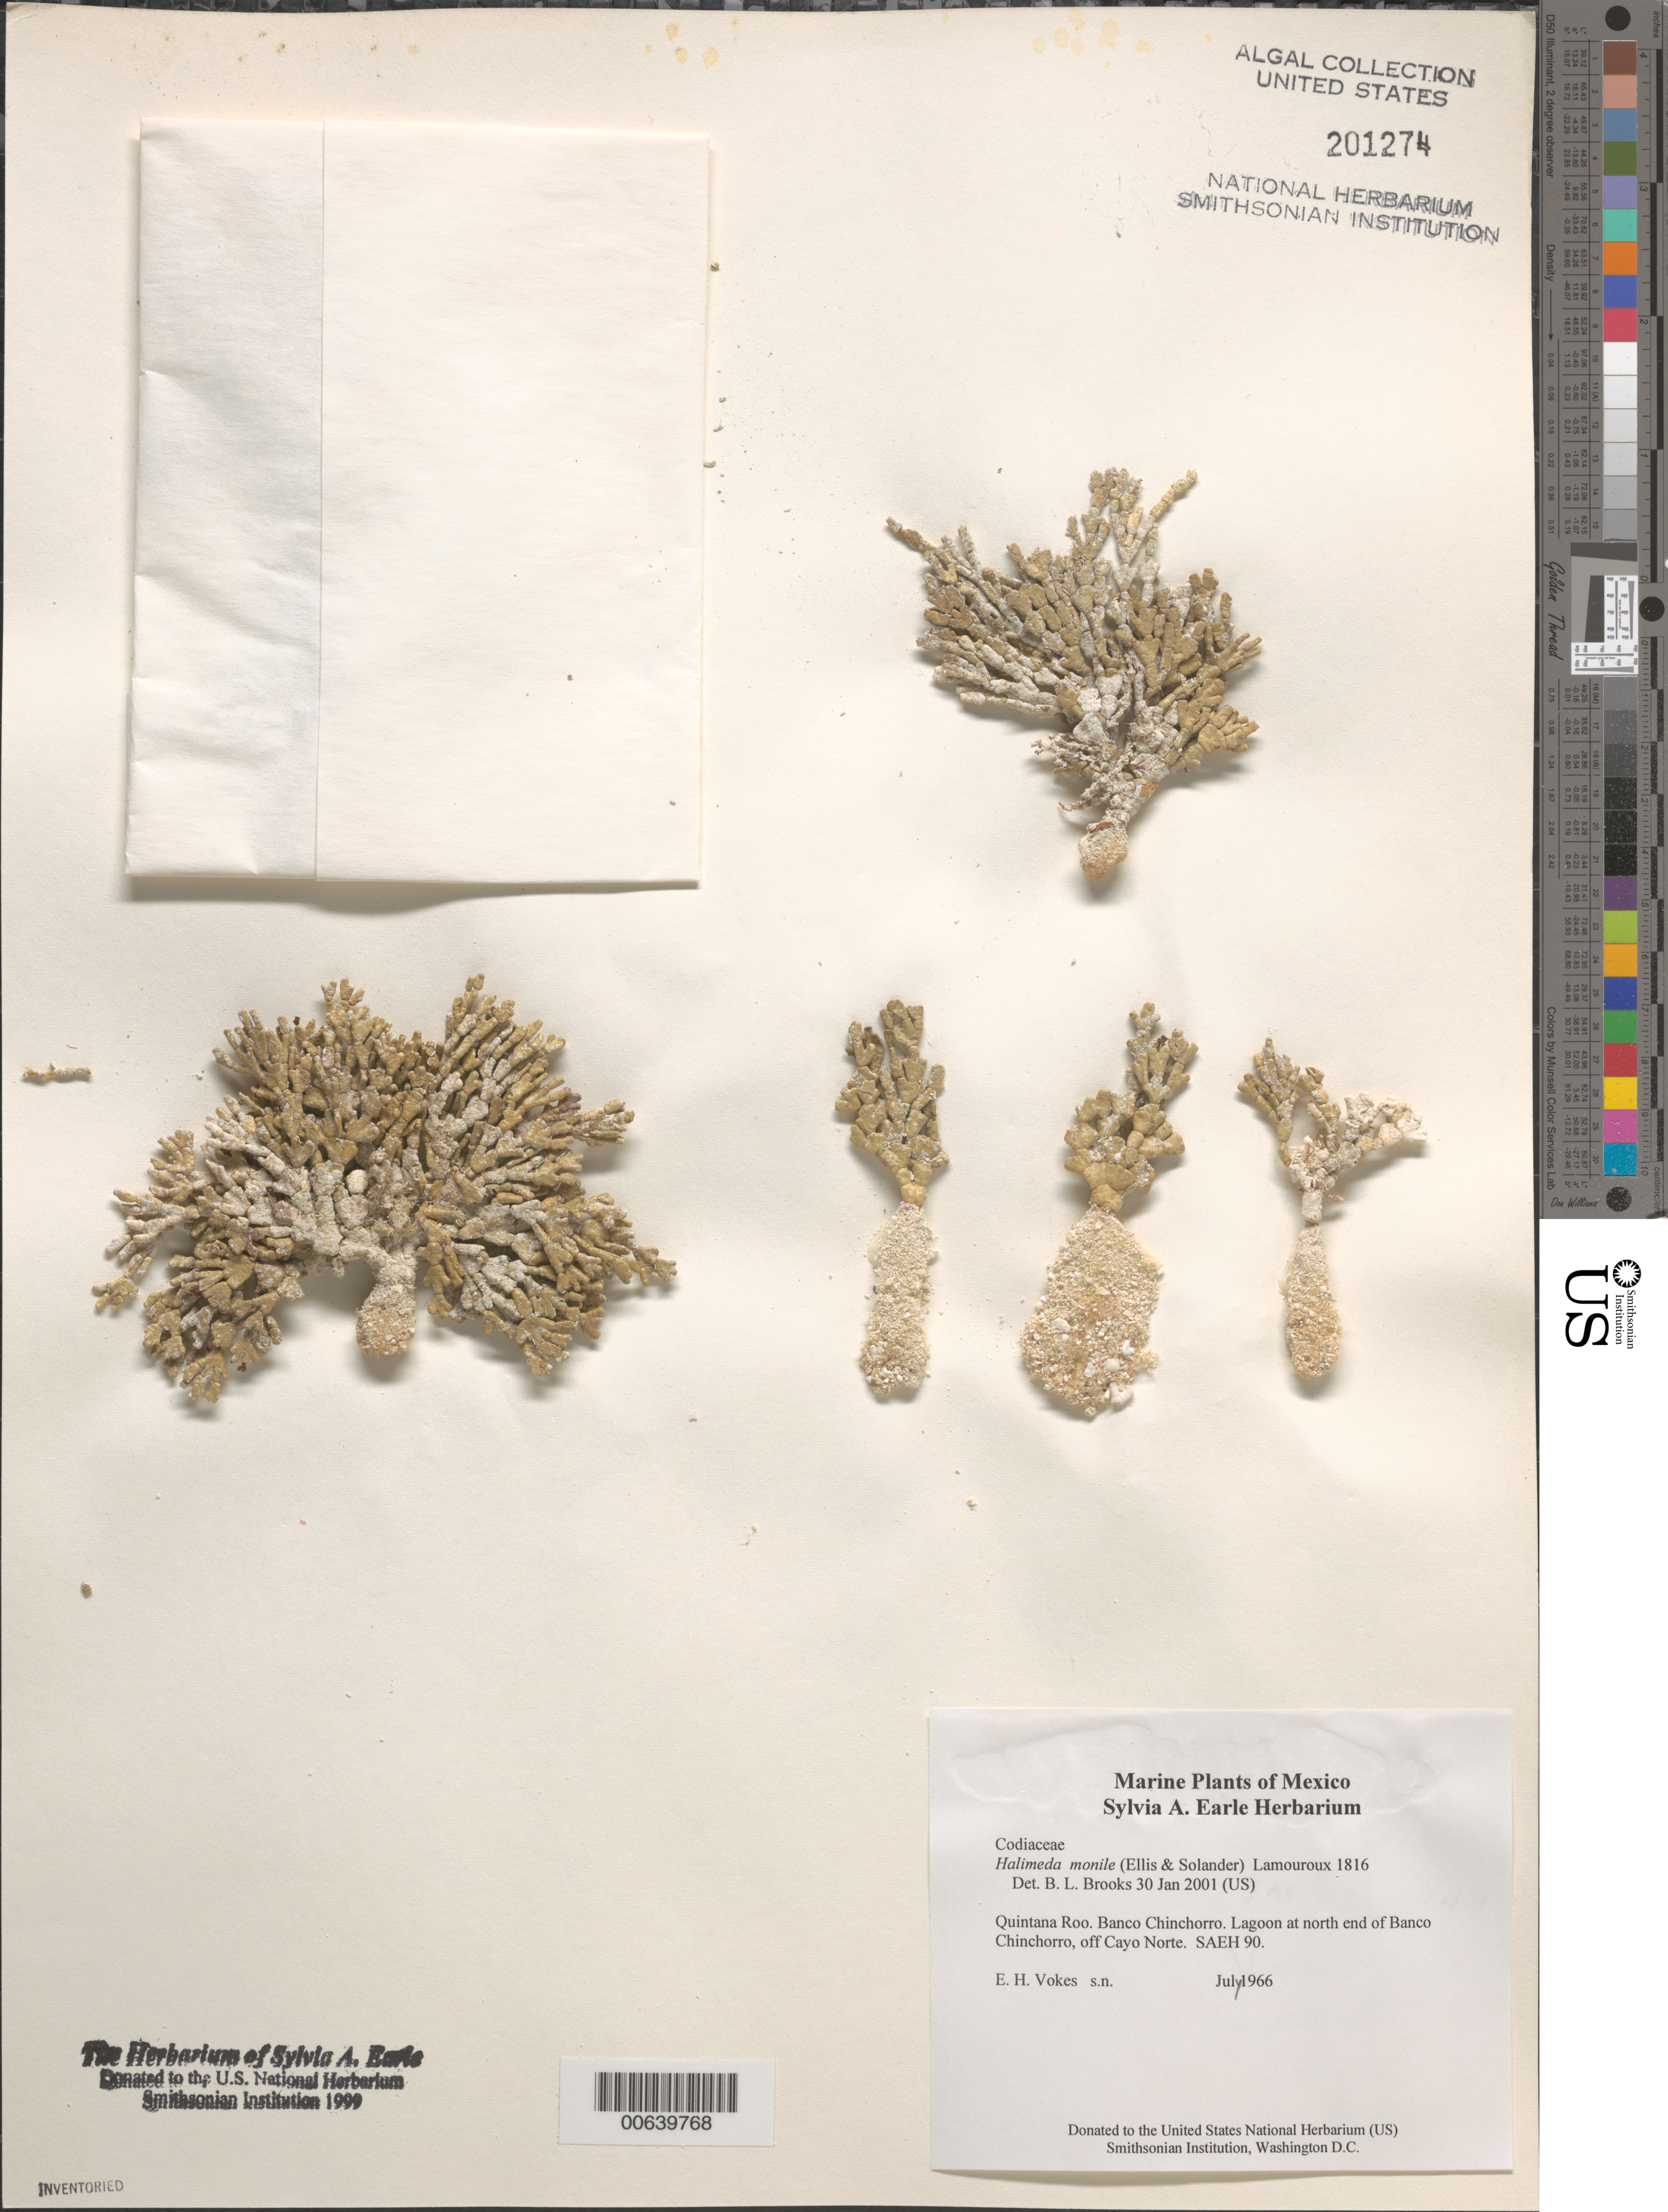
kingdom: Plantae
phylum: Chlorophyta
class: Ulvophyceae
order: Bryopsidales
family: Halimedaceae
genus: Halimeda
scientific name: Halimeda monile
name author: (J. Ellis & Sol.) J.V.Lamouroux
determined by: Brooks, B. L., (BOT), Smithsonian Institution - National Museum of Natural History (UNITED STATES)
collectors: E. Vokes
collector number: SAEH 90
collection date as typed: Jul 1966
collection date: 1966-07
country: Mexico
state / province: Quintana Roo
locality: Banco Chinchorro, lagoon off Cayo Norte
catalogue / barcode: US 201274